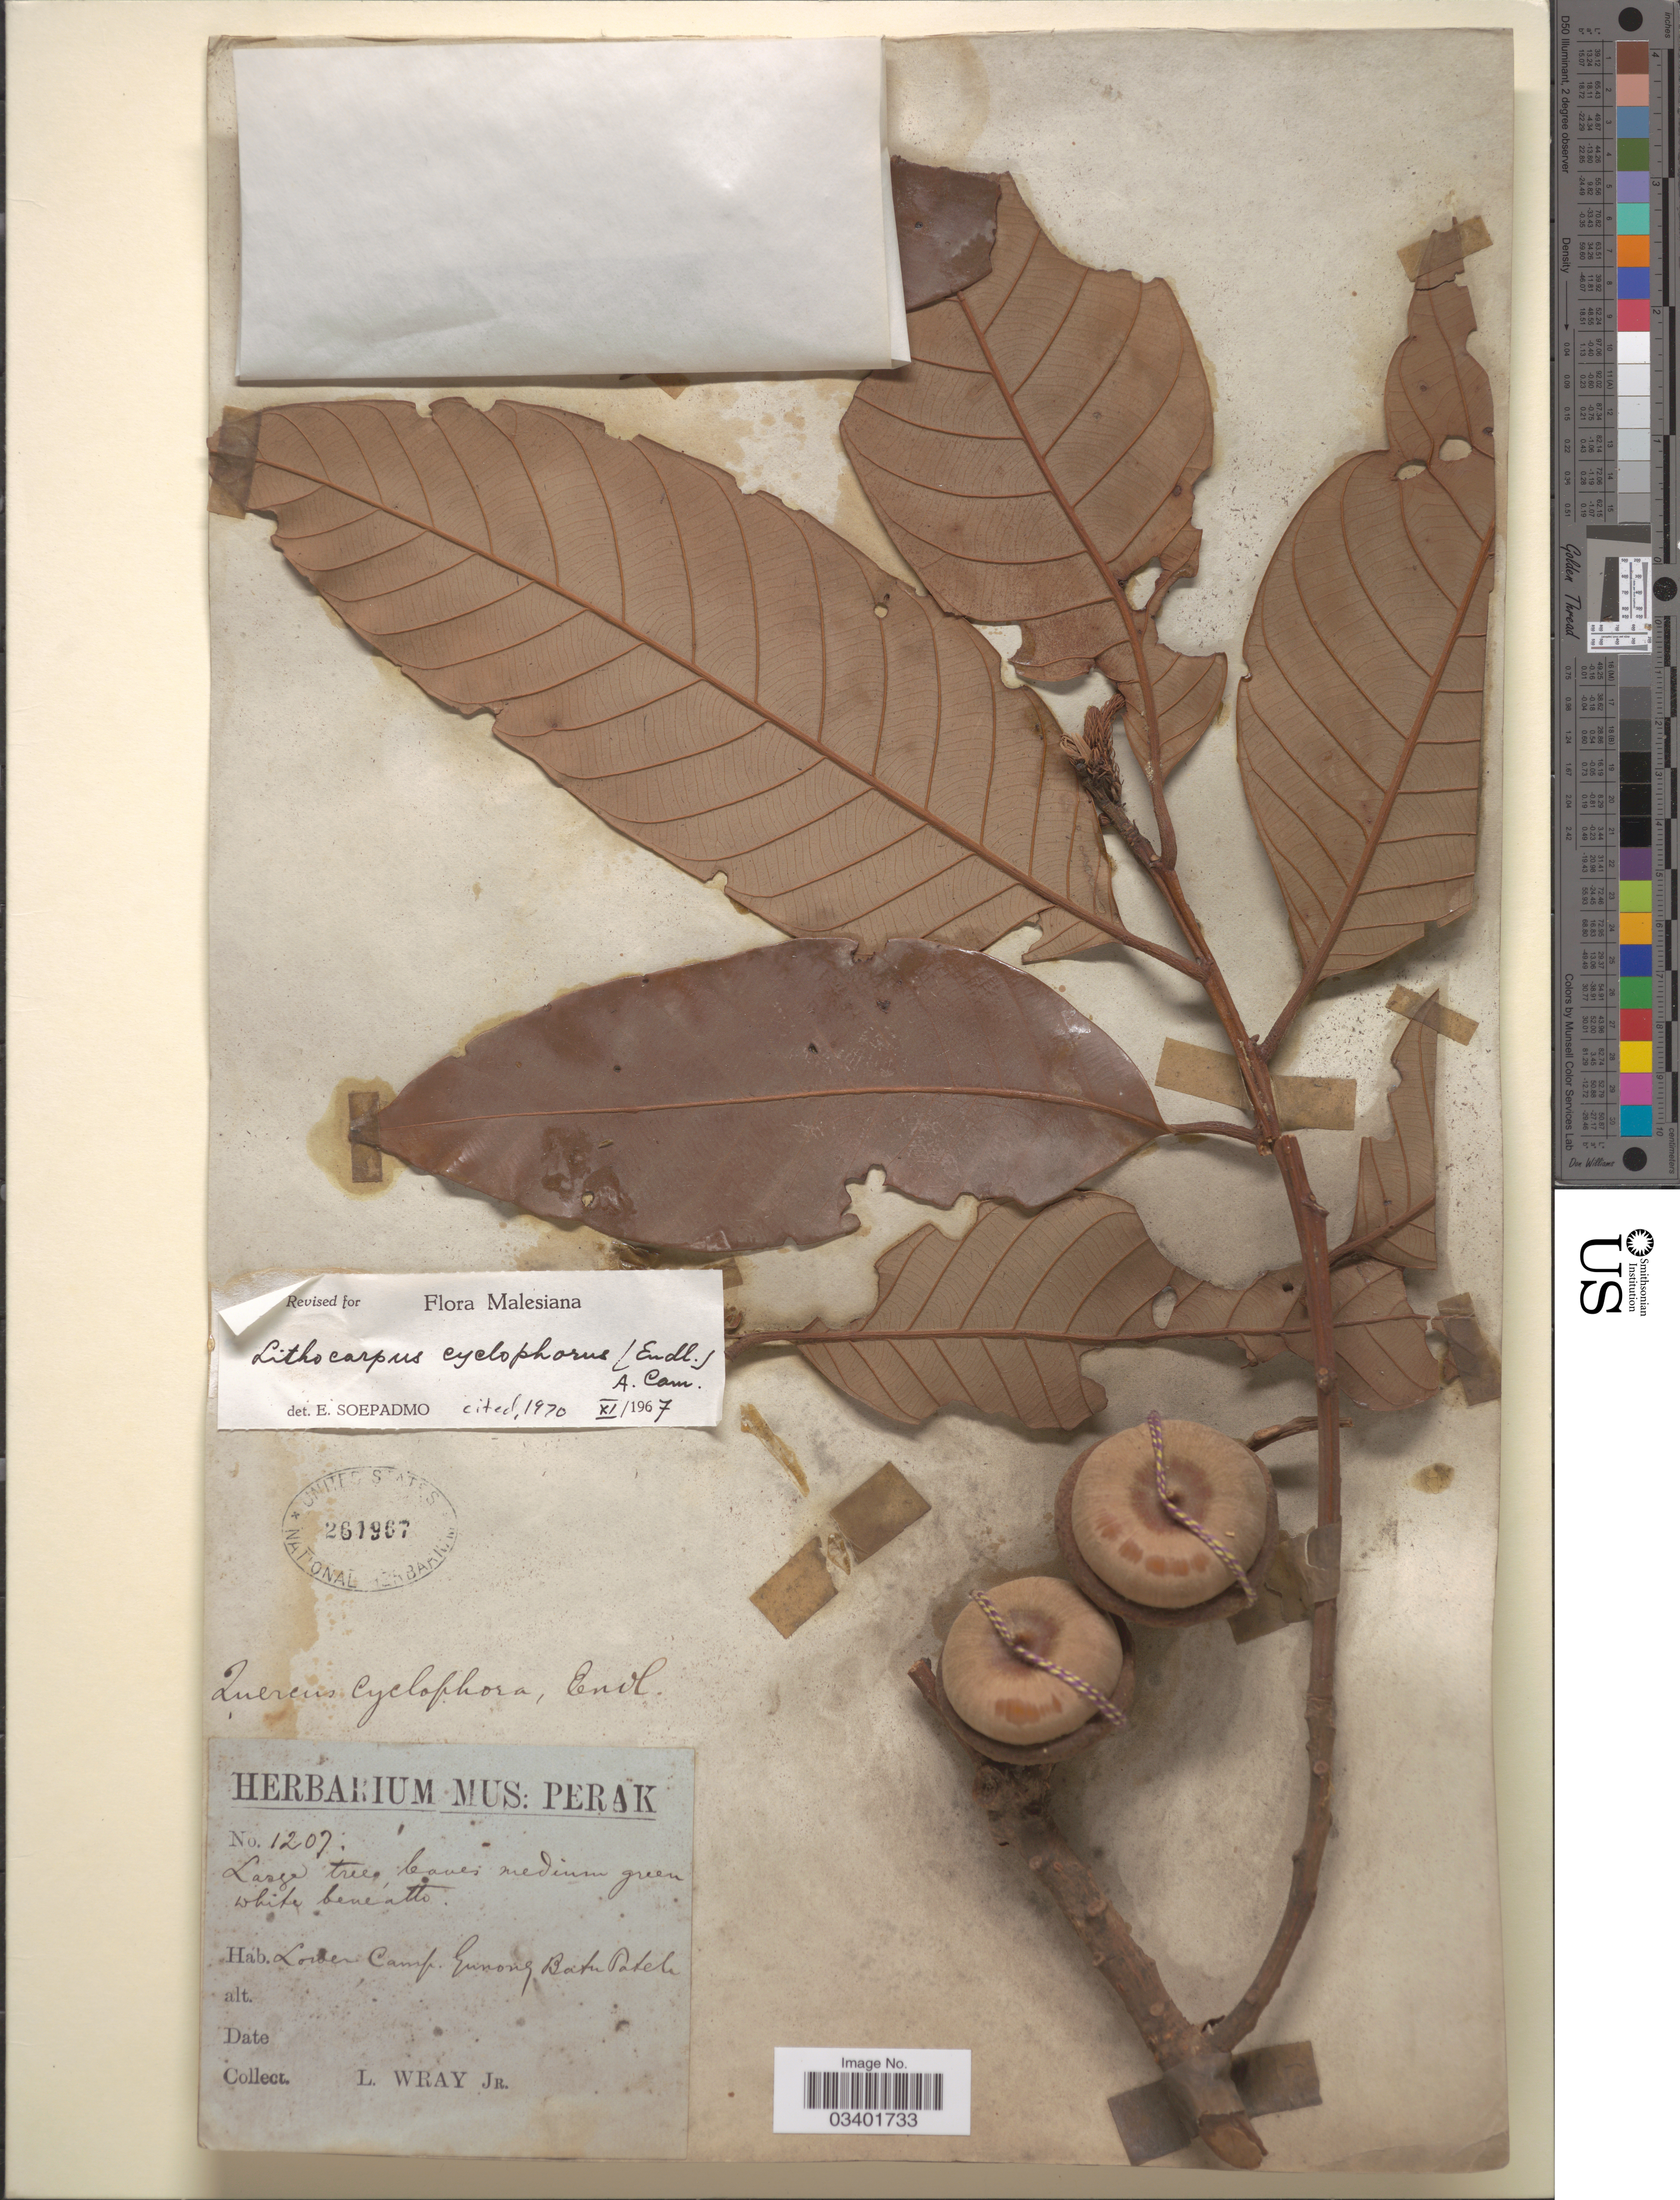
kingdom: Plantae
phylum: Tracheophyta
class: Magnoliopsida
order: Fagales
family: Fagaceae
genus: Lithocarpus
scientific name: Lithocarpus cyclophorus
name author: (Endl.) A. Camus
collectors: L. Wray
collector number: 1207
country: Malaysia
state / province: Perak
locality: Lower Camp, Gunong Batu Pateh.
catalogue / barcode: US 261967